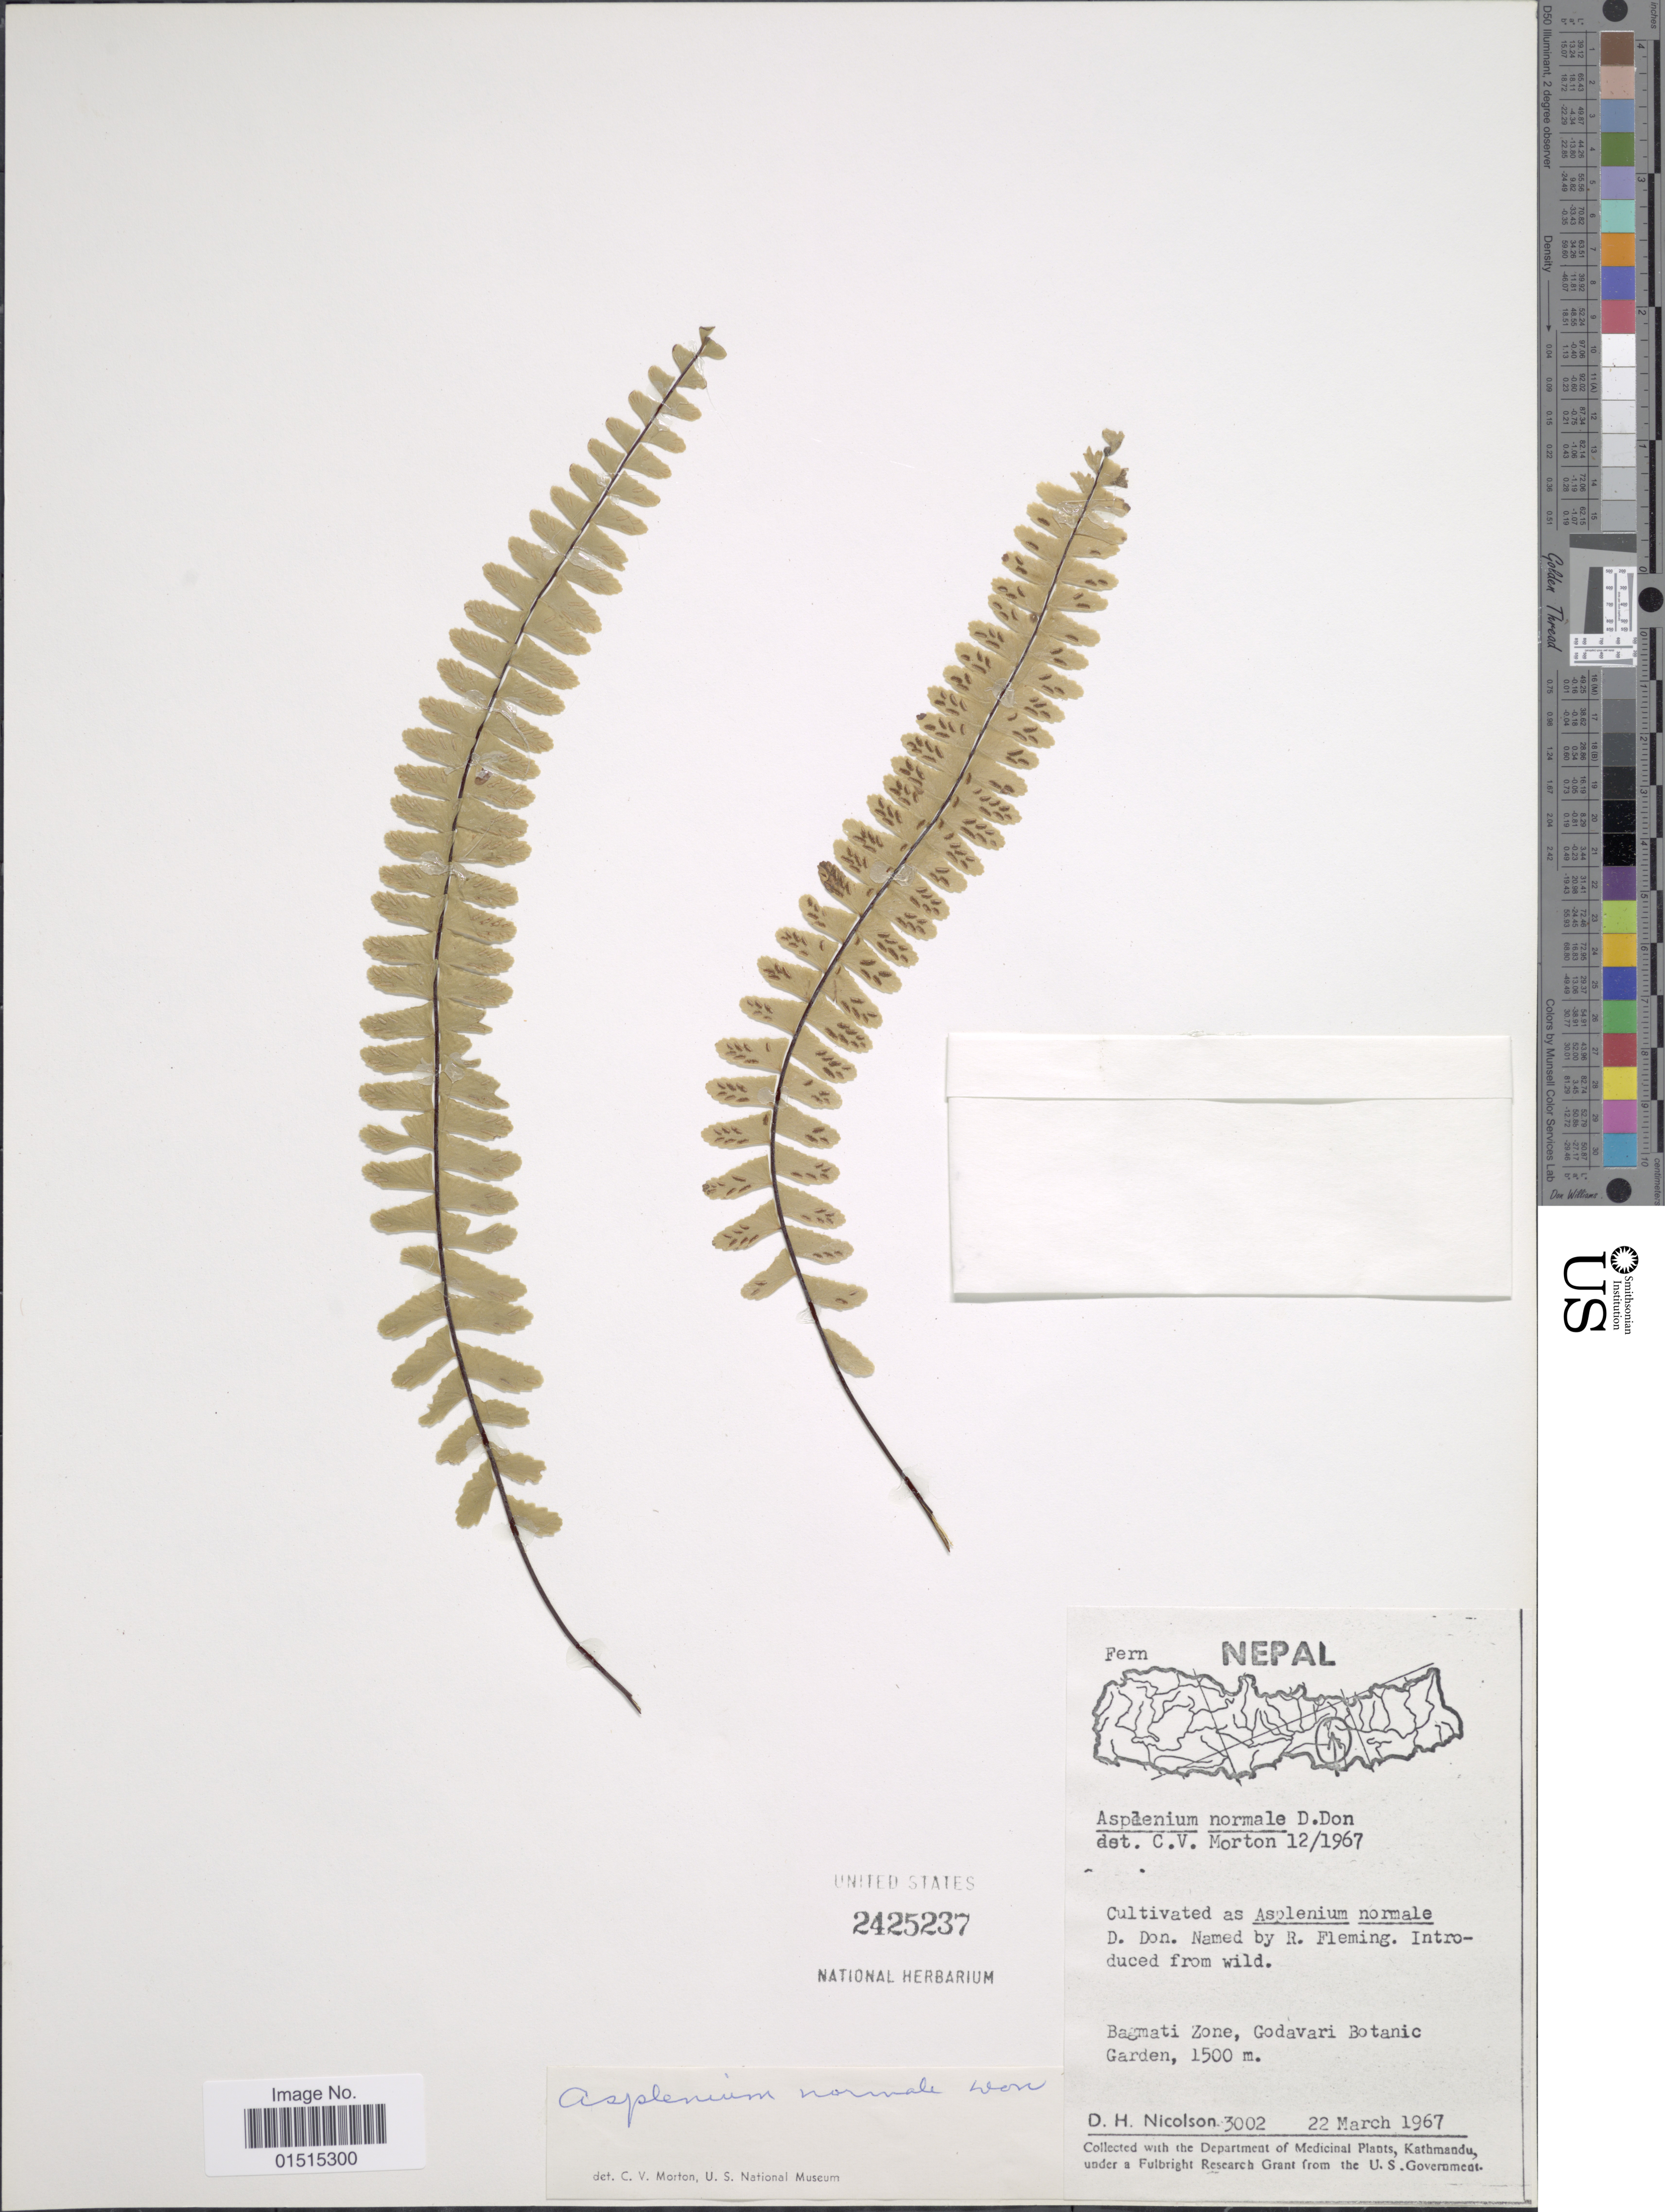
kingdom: Plantae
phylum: Tracheophyta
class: Polypodiopsida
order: Polypodiales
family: Aspleniaceae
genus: Asplenium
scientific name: Asplenium normale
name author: D. Don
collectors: D. H. Nicolson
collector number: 3002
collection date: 1967-03-22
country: Nepal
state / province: Bagmati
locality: Bagmati Zone, Godavari Botanic Garden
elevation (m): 1500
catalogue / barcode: US 2425237